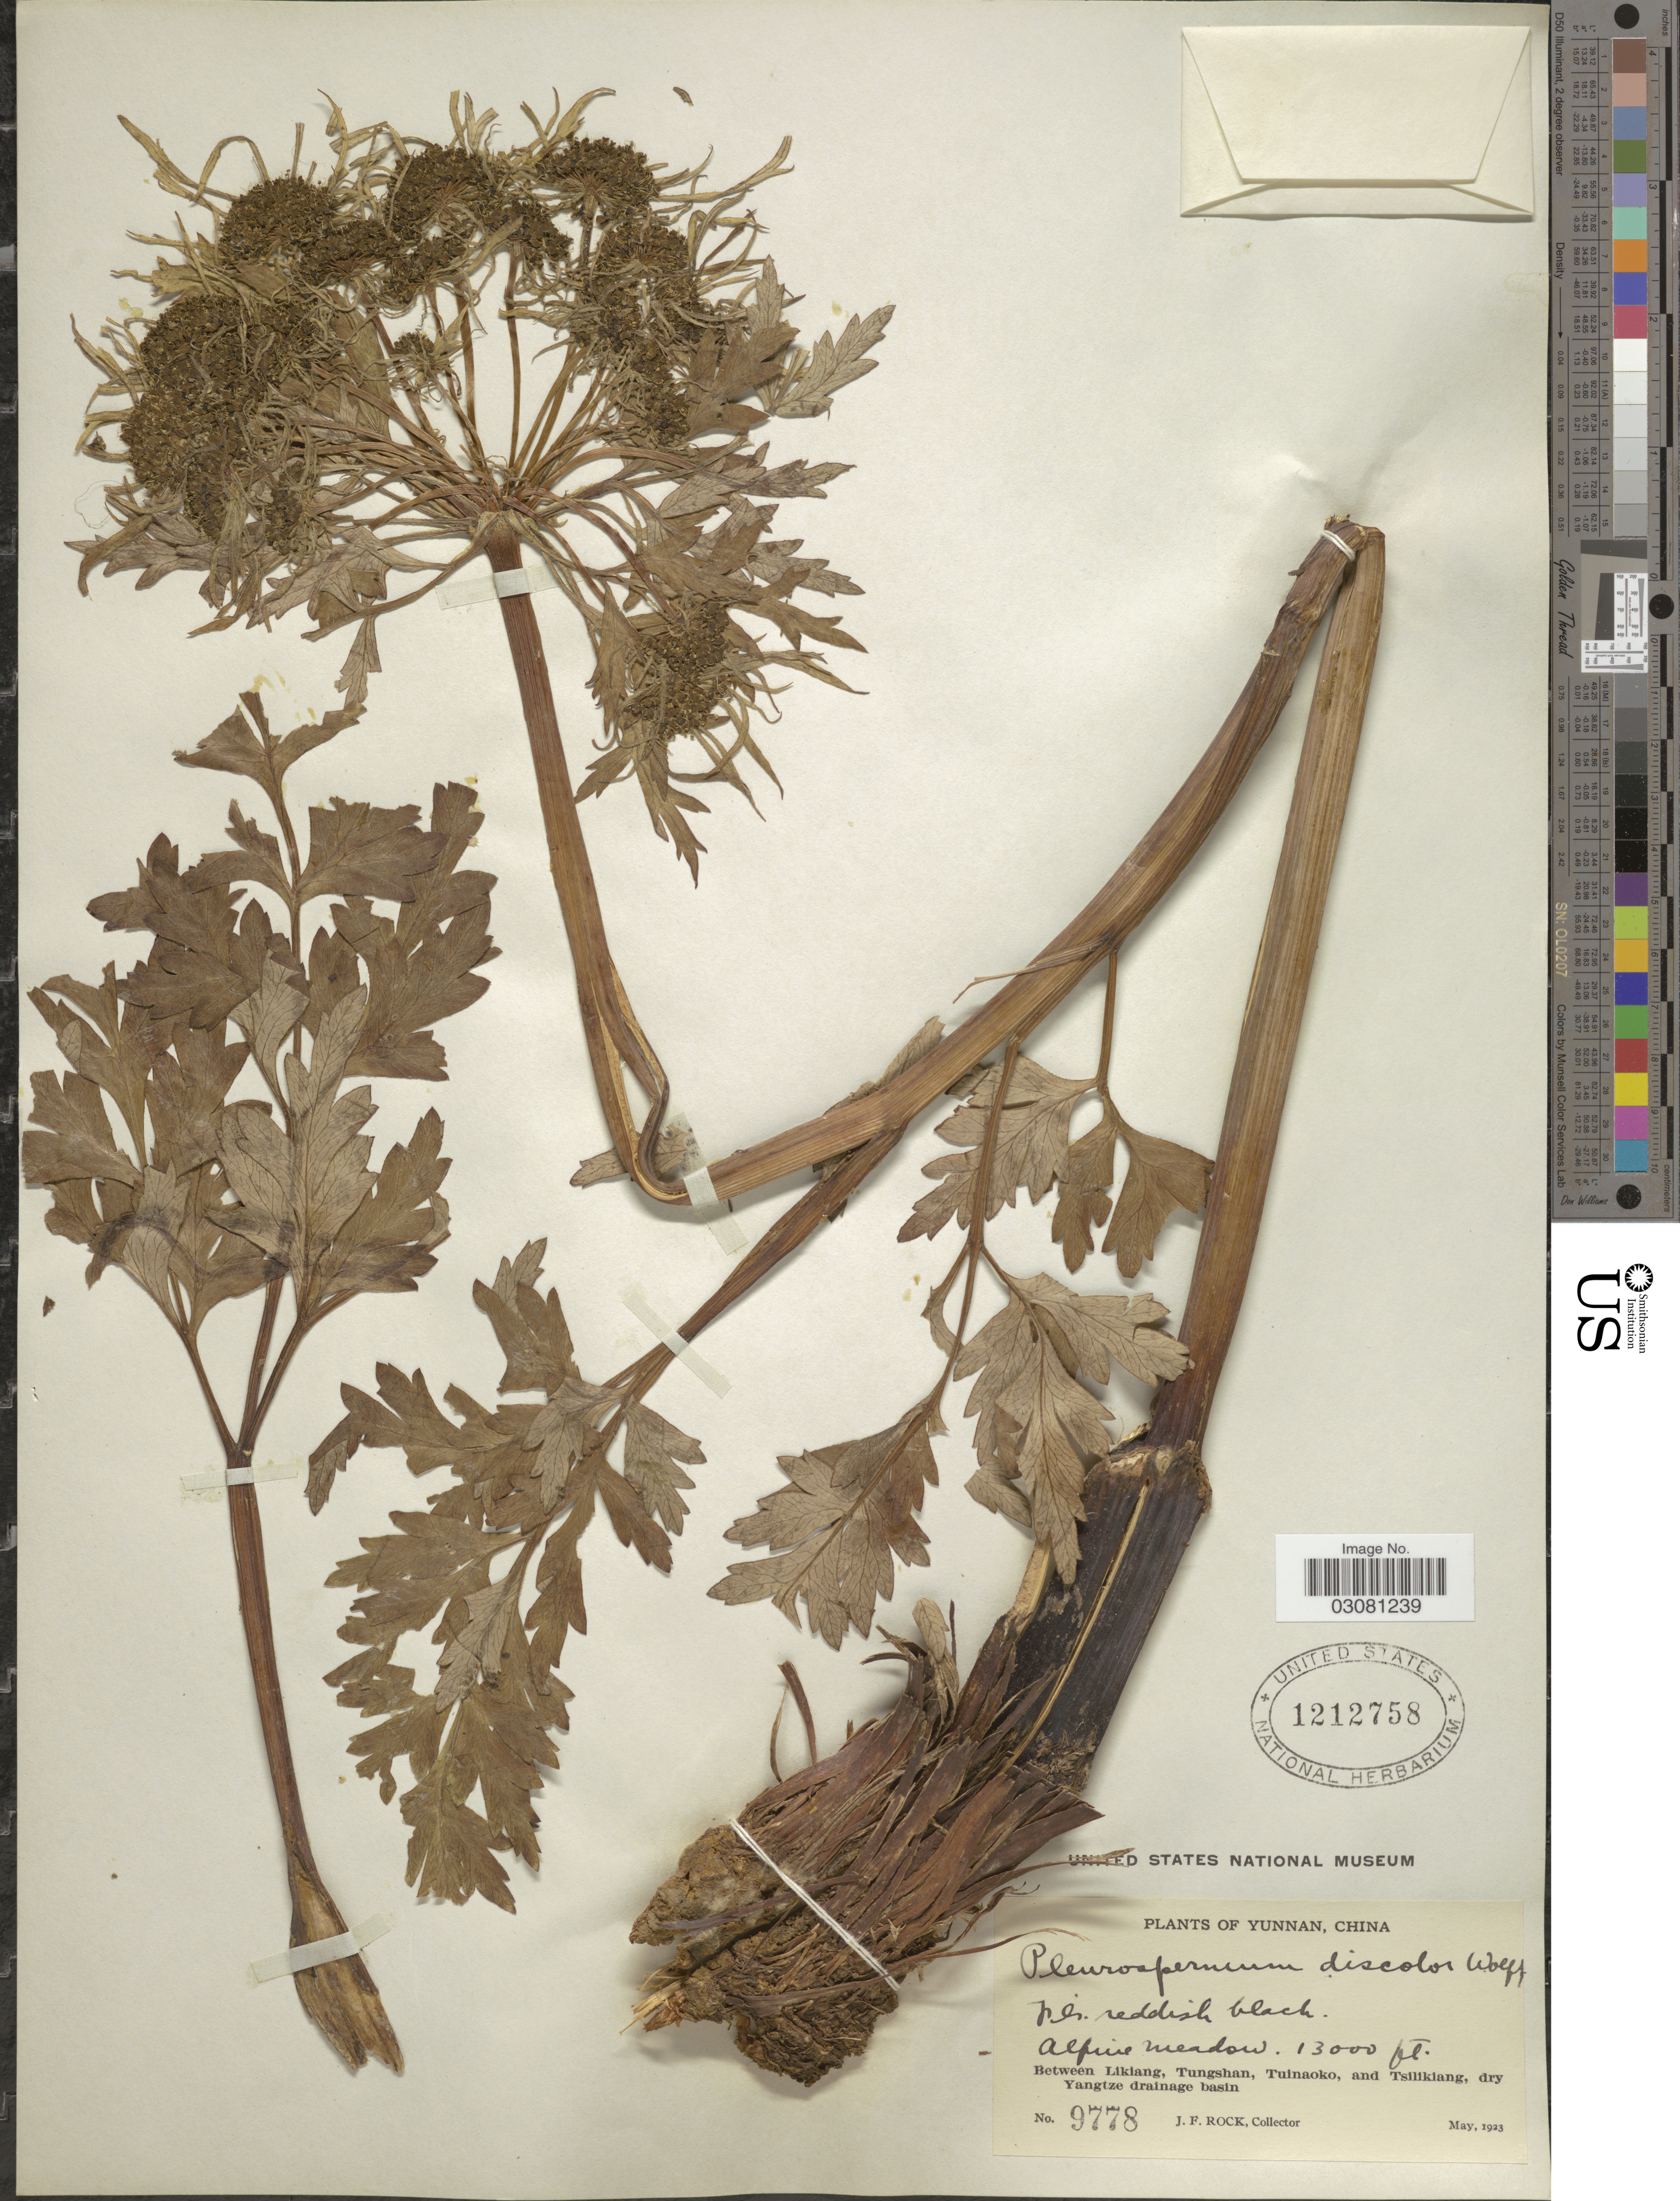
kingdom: Plantae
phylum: Tracheophyta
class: Magnoliopsida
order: Apiales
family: Apiaceae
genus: Pleurospermum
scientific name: Pleurospermum discolor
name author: (Ledeb.) M.Hiroe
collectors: J. Rock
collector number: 9778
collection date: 1923-05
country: China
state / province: Yunnan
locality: Between Likiang, Tungshan, Tuinaoko, and Tsilikiang, dry Yangtze drainage basin.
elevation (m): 3962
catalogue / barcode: US 1212758